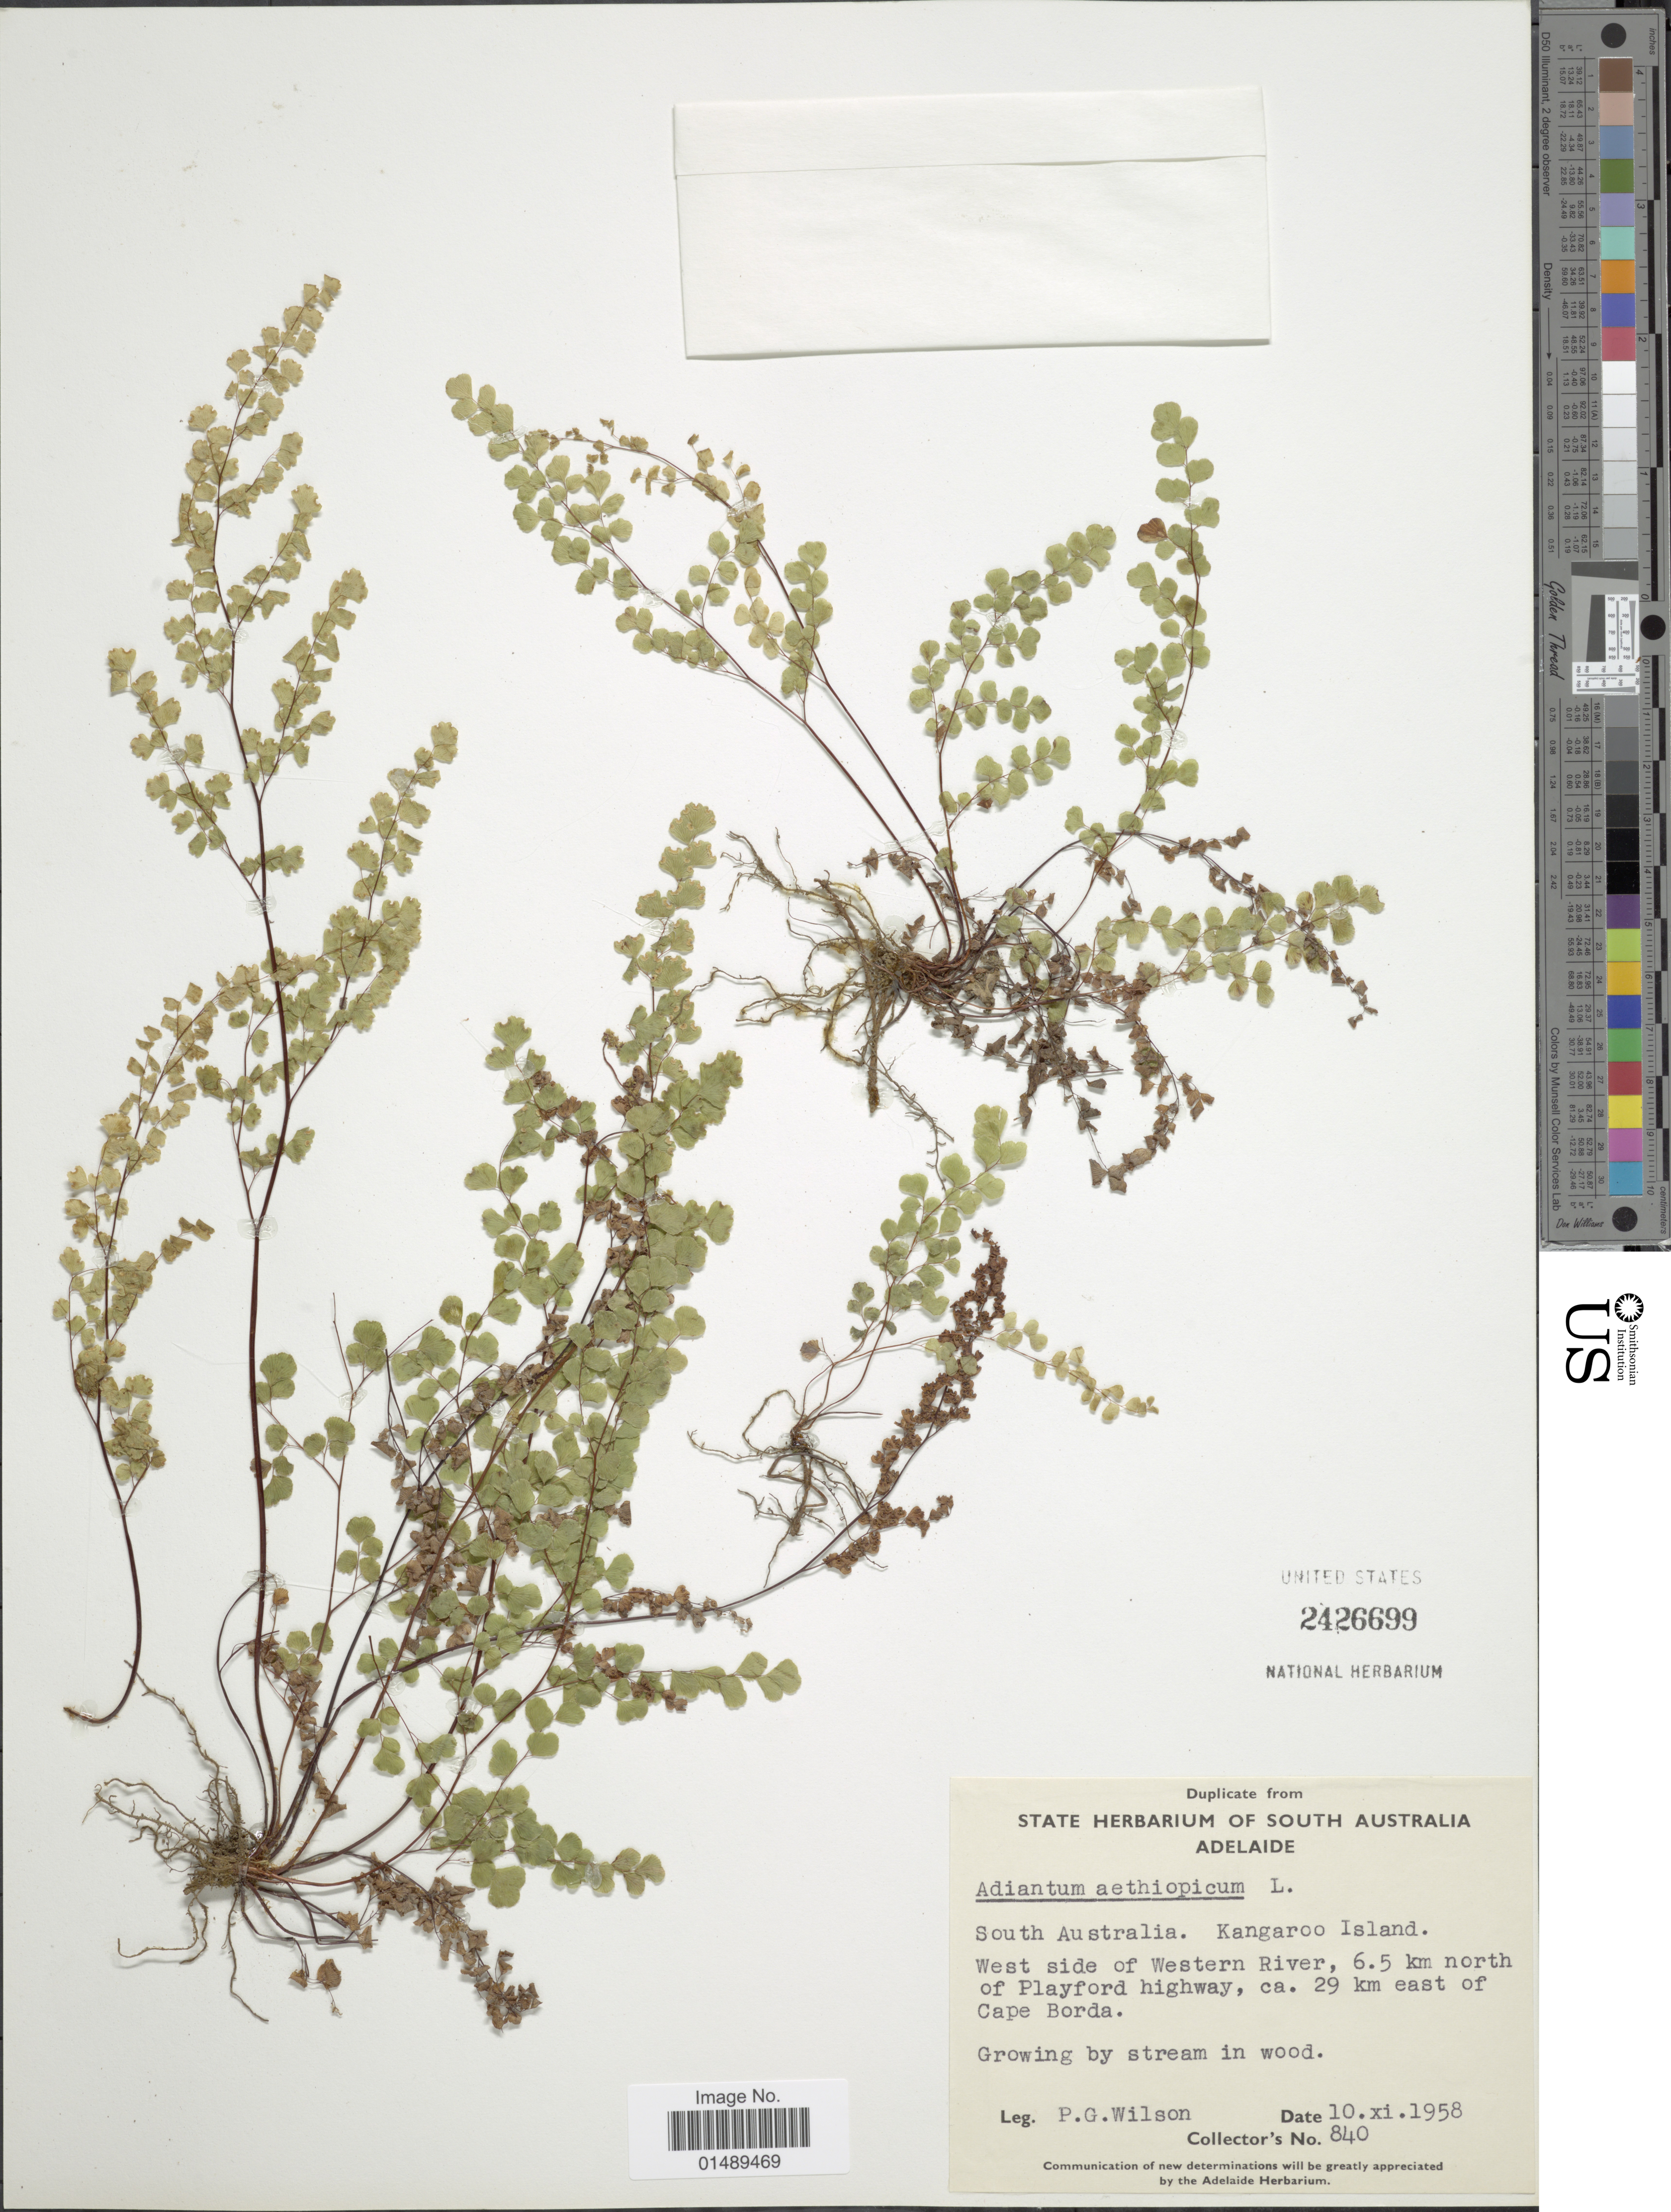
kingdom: Plantae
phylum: Tracheophyta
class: Polypodiopsida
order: Polypodiales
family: Pteridaceae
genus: Adiantum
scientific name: Adiantum aethiopicum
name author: L.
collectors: P. Wilson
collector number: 840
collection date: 1958-11-10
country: Australia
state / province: South Australia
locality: Kangaroo Island, West side of Western River, 6.5 km north of Playford highway, ca. 29 km east of Cape Borda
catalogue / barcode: US 2426699